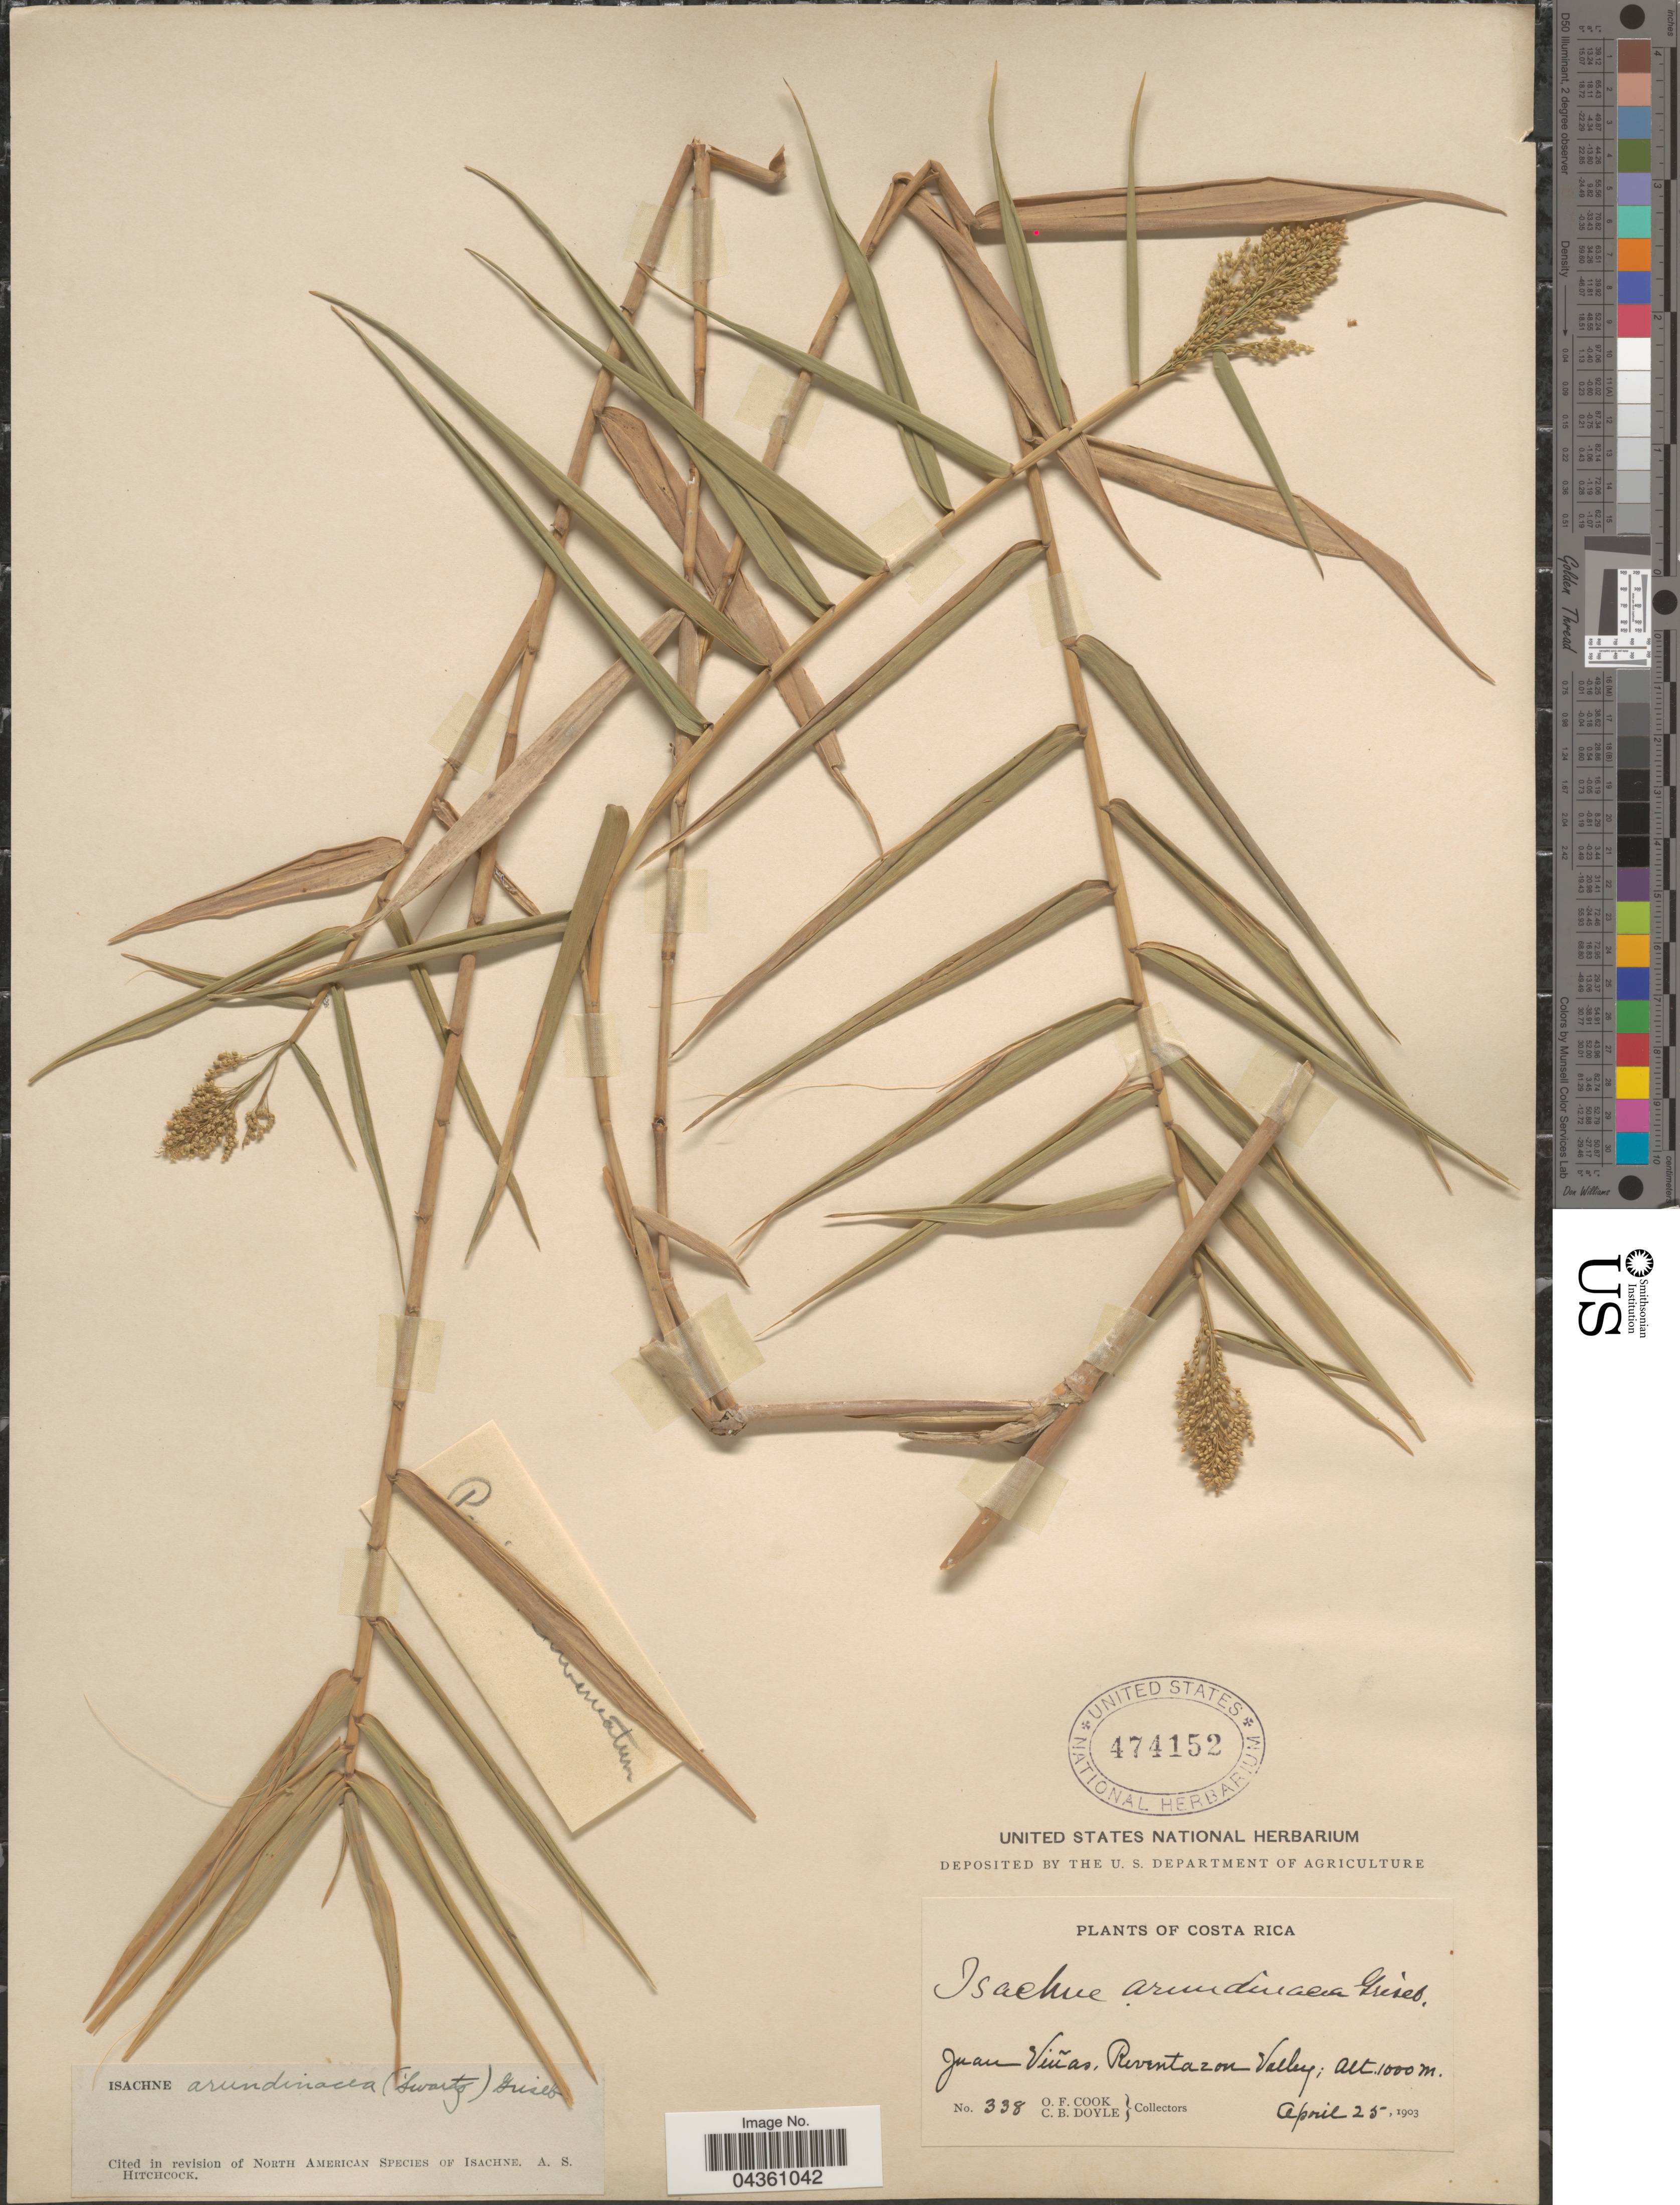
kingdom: Plantae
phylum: Tracheophyta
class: Liliopsida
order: Poales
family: Poaceae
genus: Isachne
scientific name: Isachne arundinacea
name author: (Sw.) Griseb.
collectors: O. F. Cook & C. Doyle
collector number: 338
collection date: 1903-04-25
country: Costa Rica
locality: Juan Viñas, Reventazon Valley.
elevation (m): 1000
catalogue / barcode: US 474152